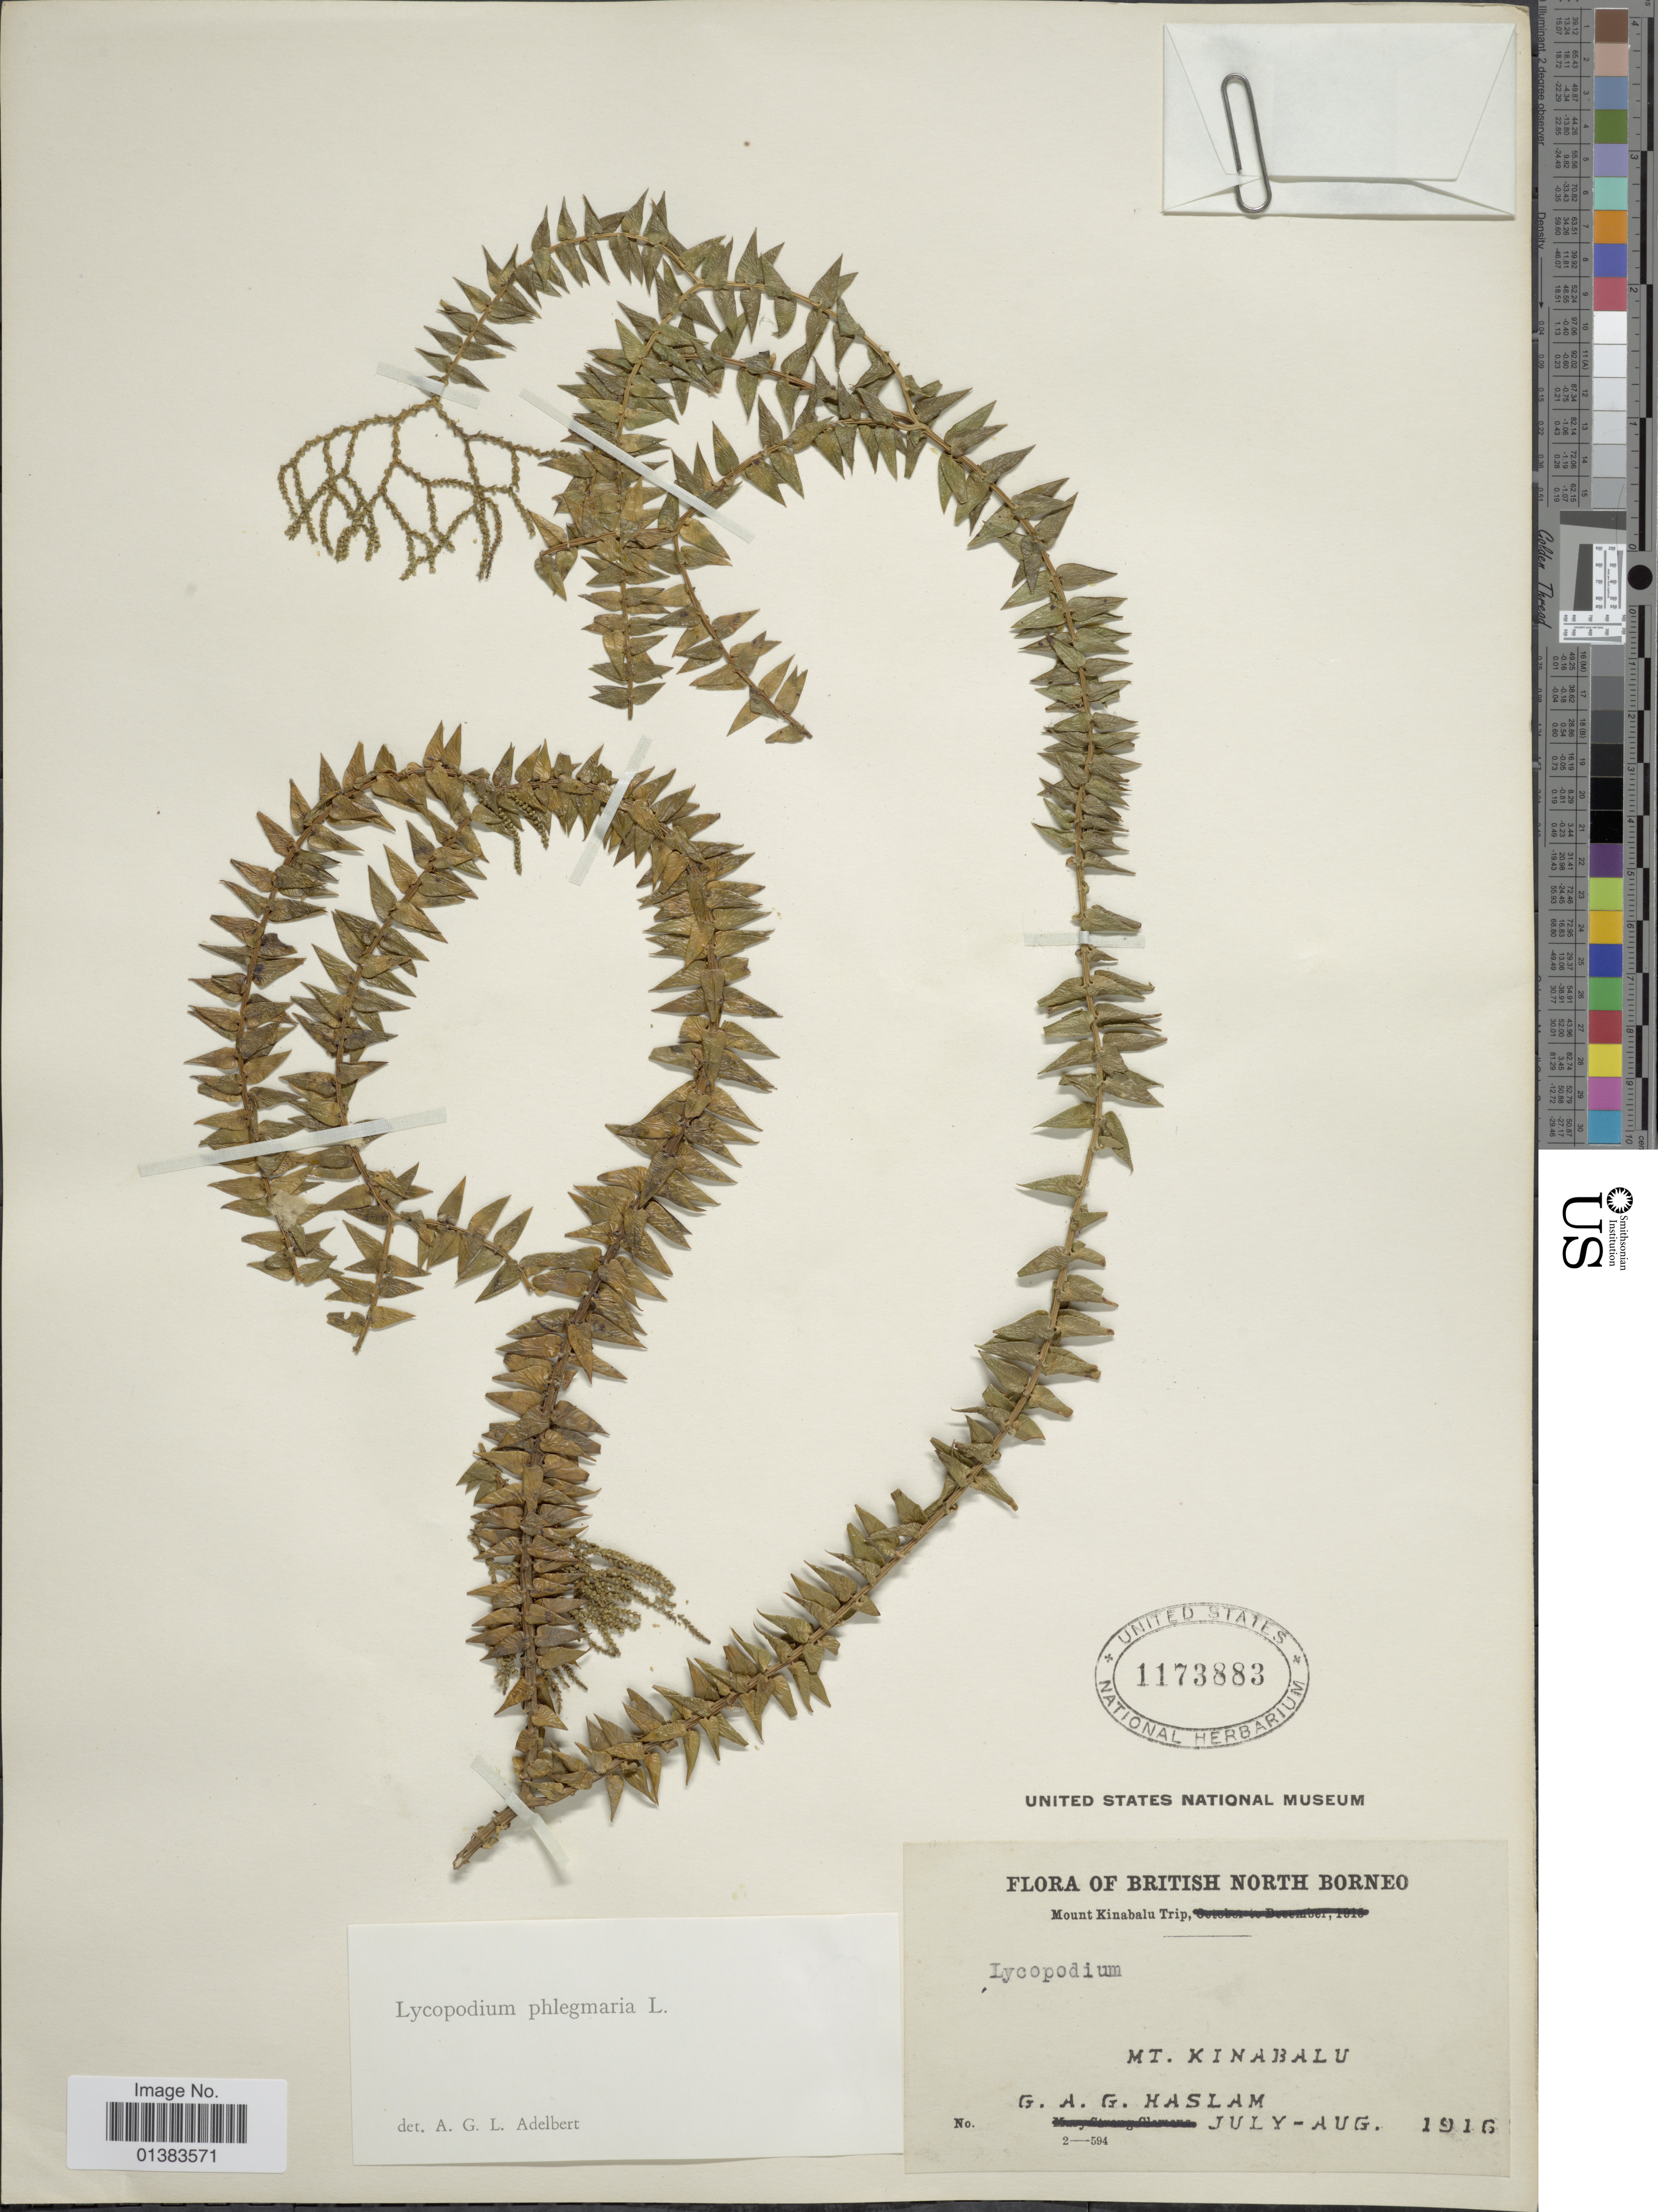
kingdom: Plantae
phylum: Tracheophyta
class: Lycopodiopsida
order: Lycopodiales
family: Lycopodiaceae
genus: Phlegmariurus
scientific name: Phlegmariurus phlegmaria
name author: (L.) Holub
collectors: G. Haslam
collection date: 1916-07/1916-08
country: Malaysia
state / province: Sabah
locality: British North Borneo, Mt. Kinabalu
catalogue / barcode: US 1173883